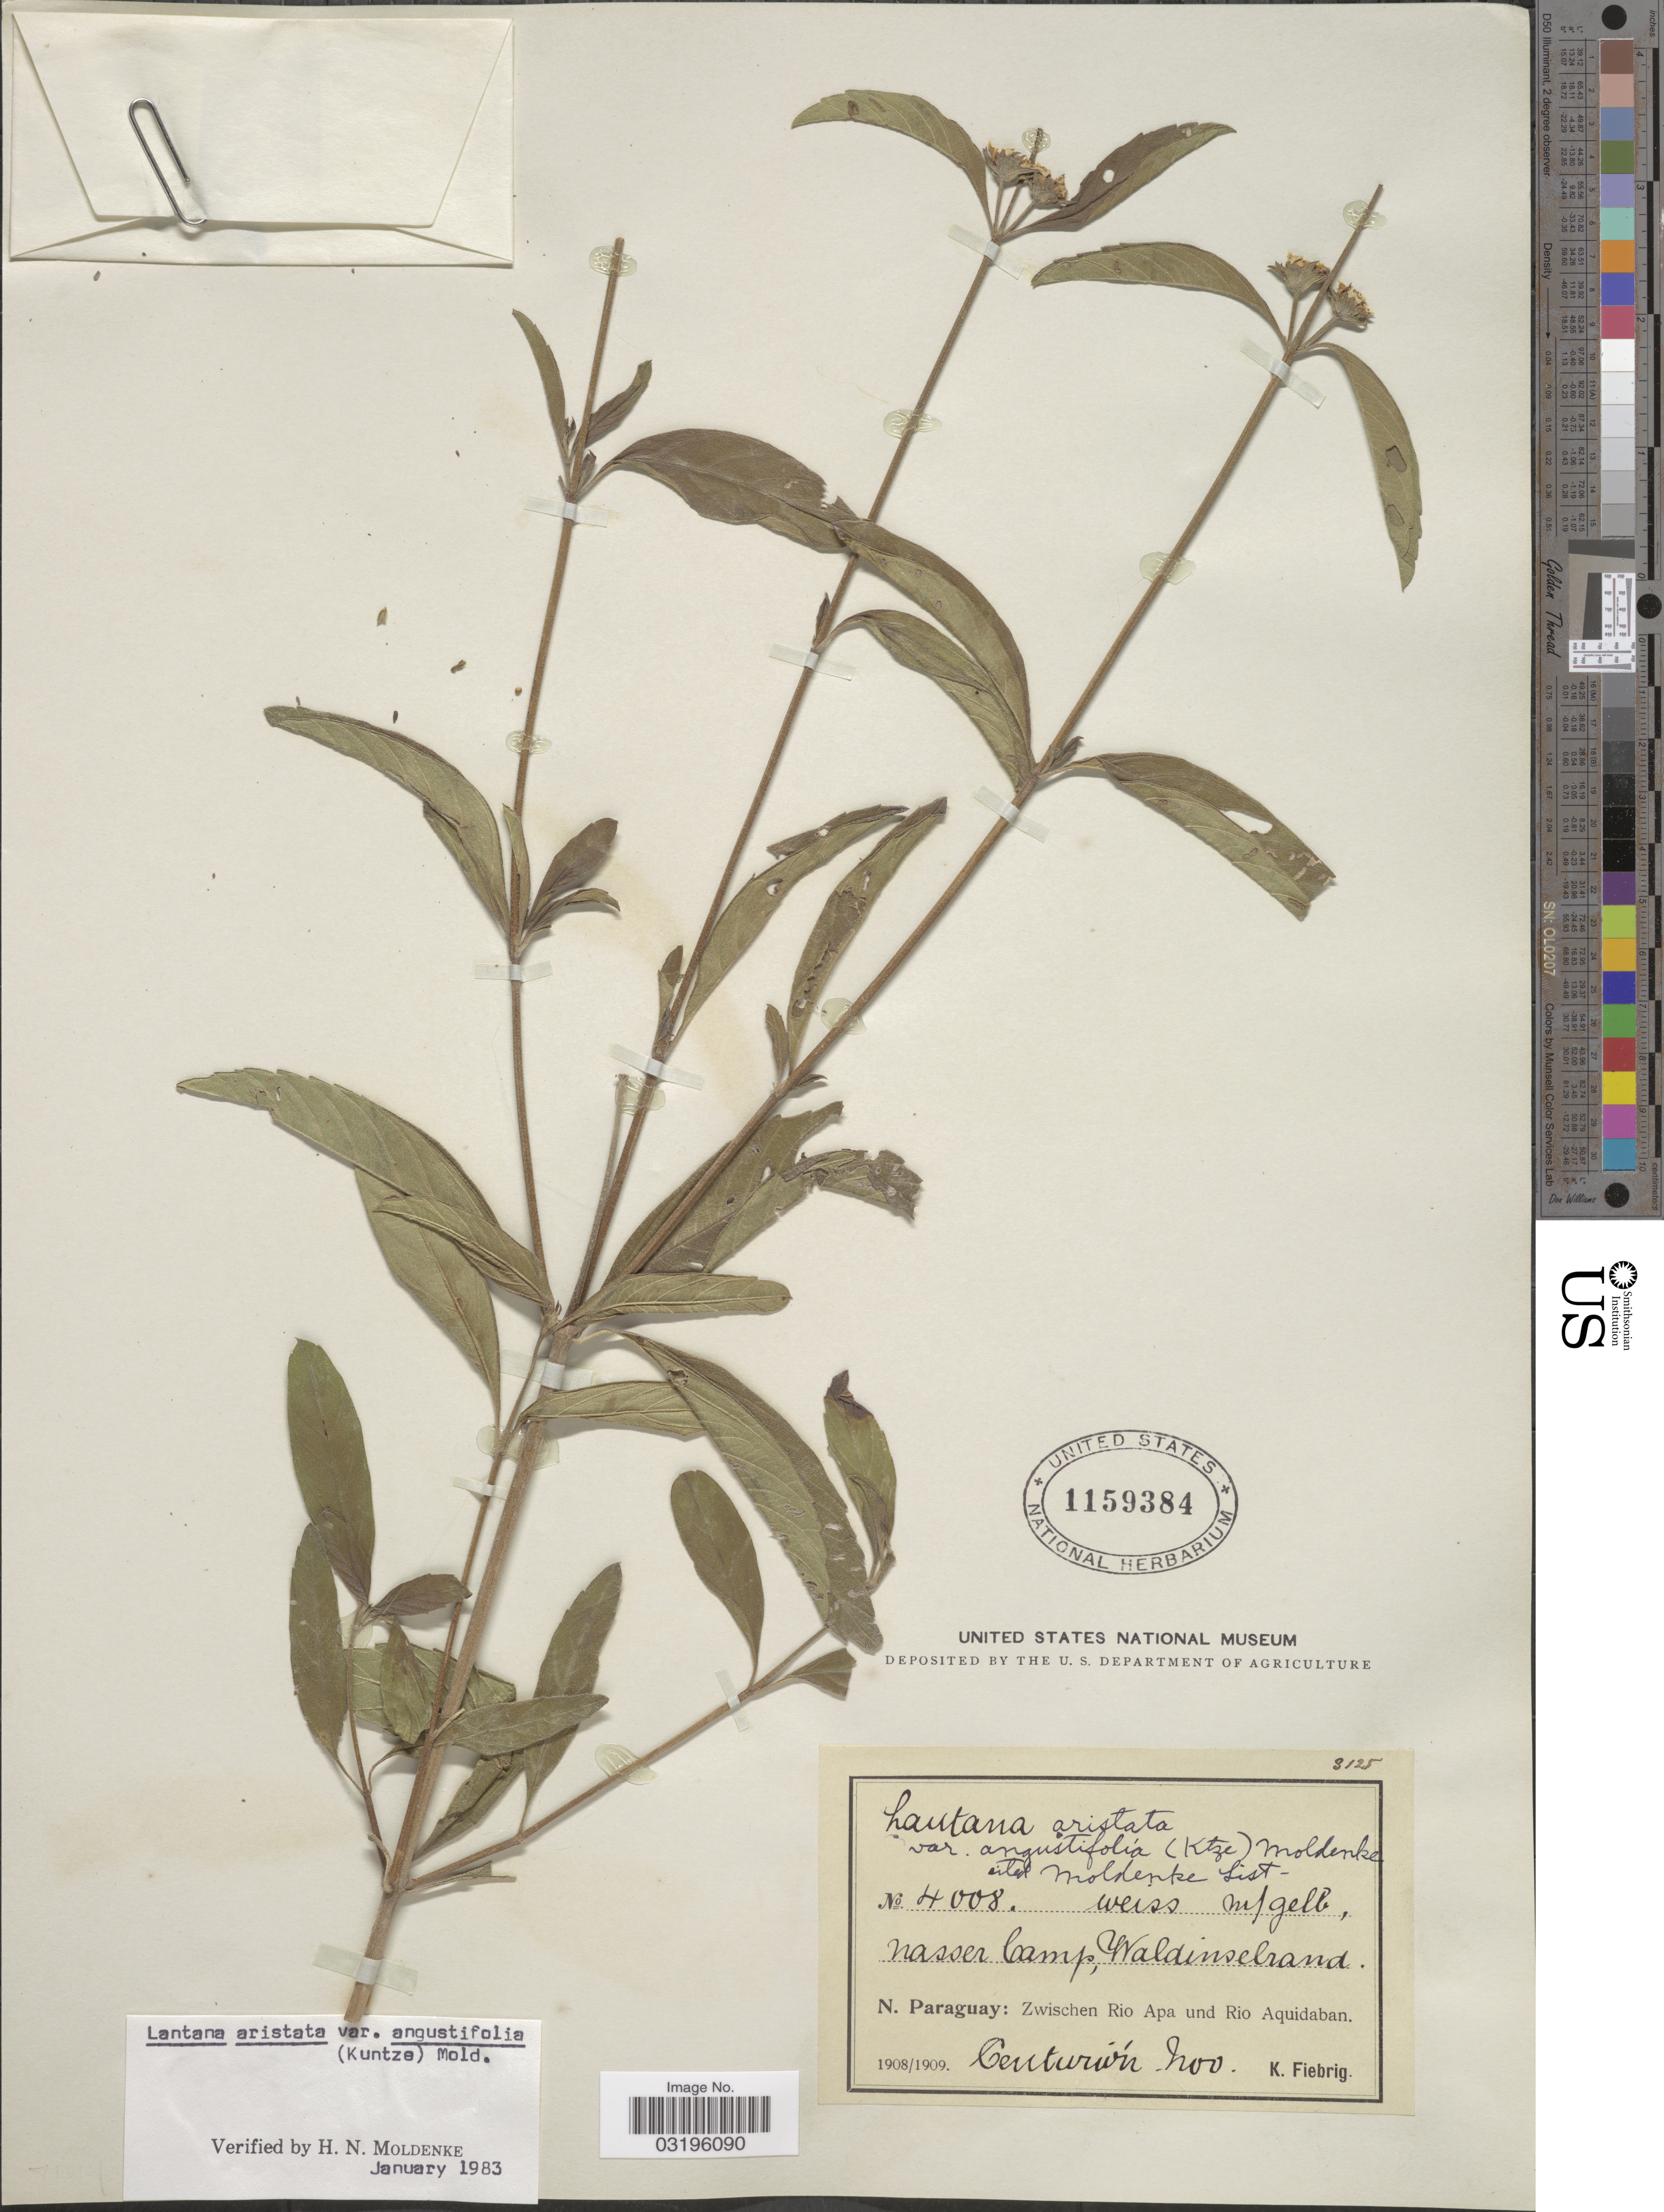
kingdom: Plantae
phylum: Tracheophyta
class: Magnoliopsida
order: Lamiales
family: Verbenaceae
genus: Lantana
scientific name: Lantana aristata var. angustifolia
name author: Moldenke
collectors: K. Fiebrig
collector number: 4008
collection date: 1908-11/1909-11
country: Paraguay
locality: Nasser camp, Waldinselrand. N. Paraguay: Zwischen Rio Apa und Rio Aquidaban. Centurion.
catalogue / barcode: US 1159384